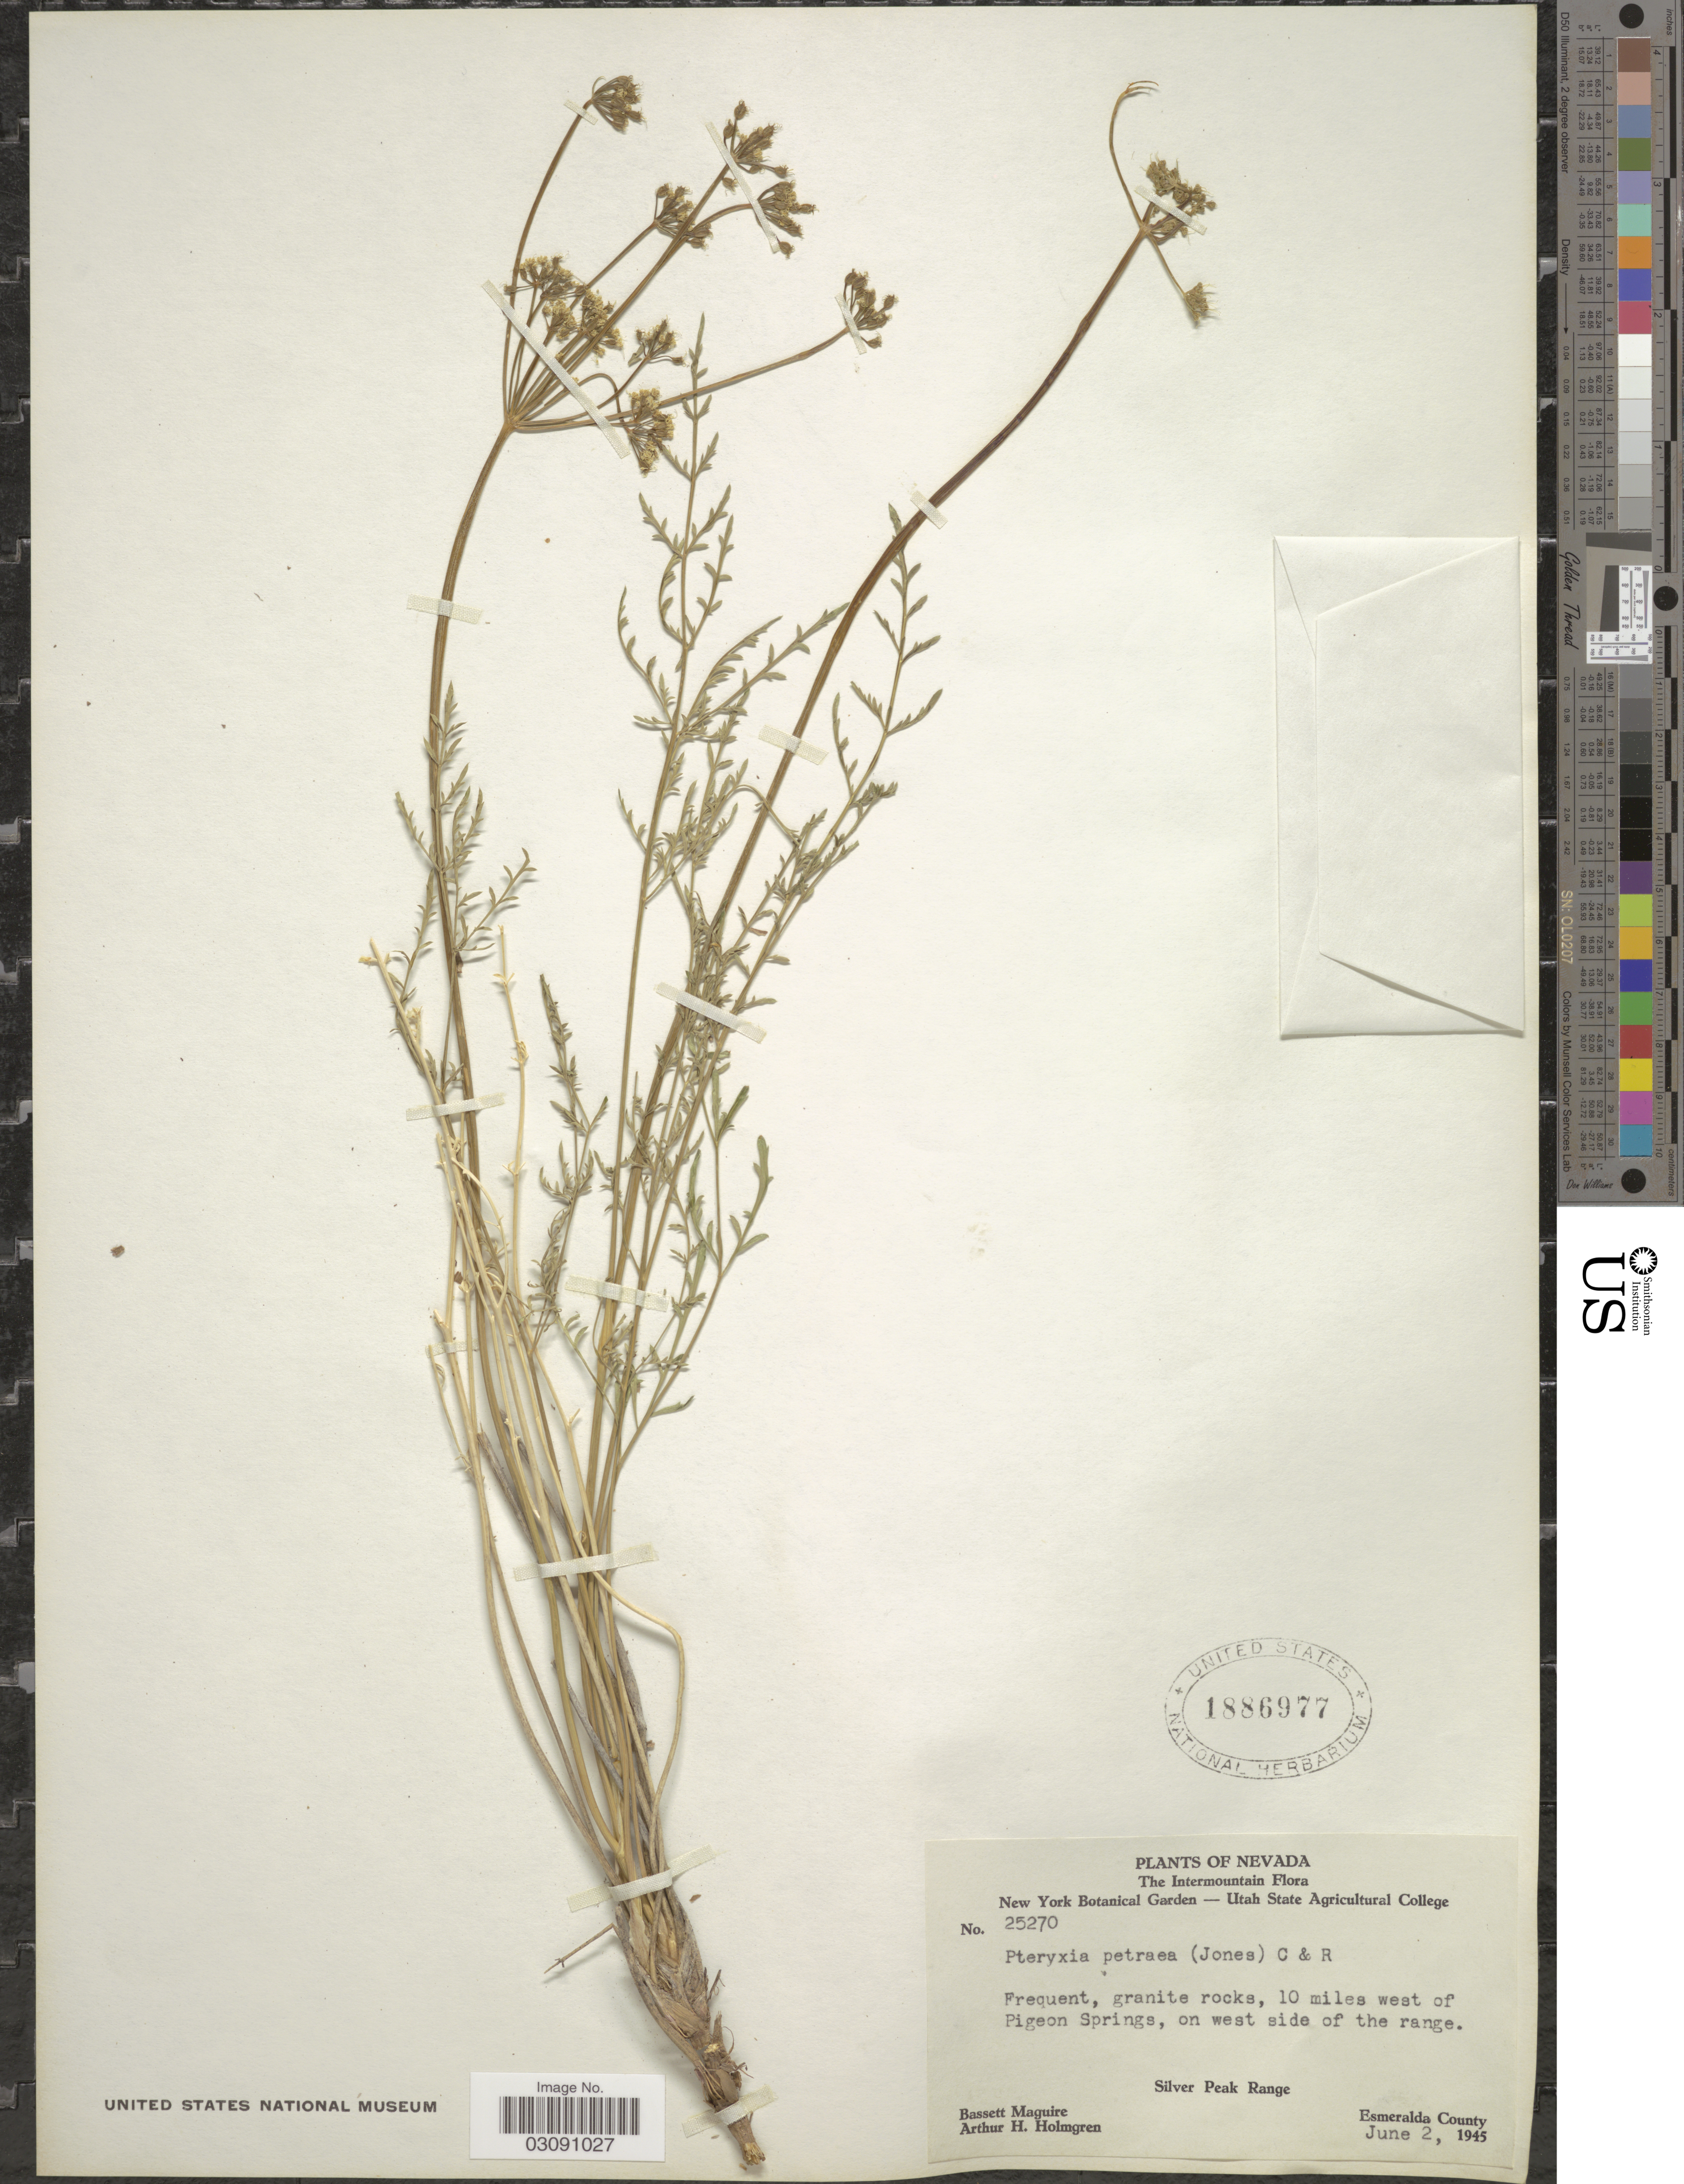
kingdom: Plantae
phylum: Tracheophyta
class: Magnoliopsida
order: Apiales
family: Apiaceae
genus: Pteryxia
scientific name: Pteryxia petraea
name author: (M.E. Jones) J.M. Coult. & Rose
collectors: B. Maguire & A. H. Holmgren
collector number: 25270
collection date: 1945-06-02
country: United States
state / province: Nevada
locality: The Intermountain, 10 miles west of Pigeon Springs, on west side of the range, Silver Peak Range, Esmeralda County.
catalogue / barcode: US 1886977